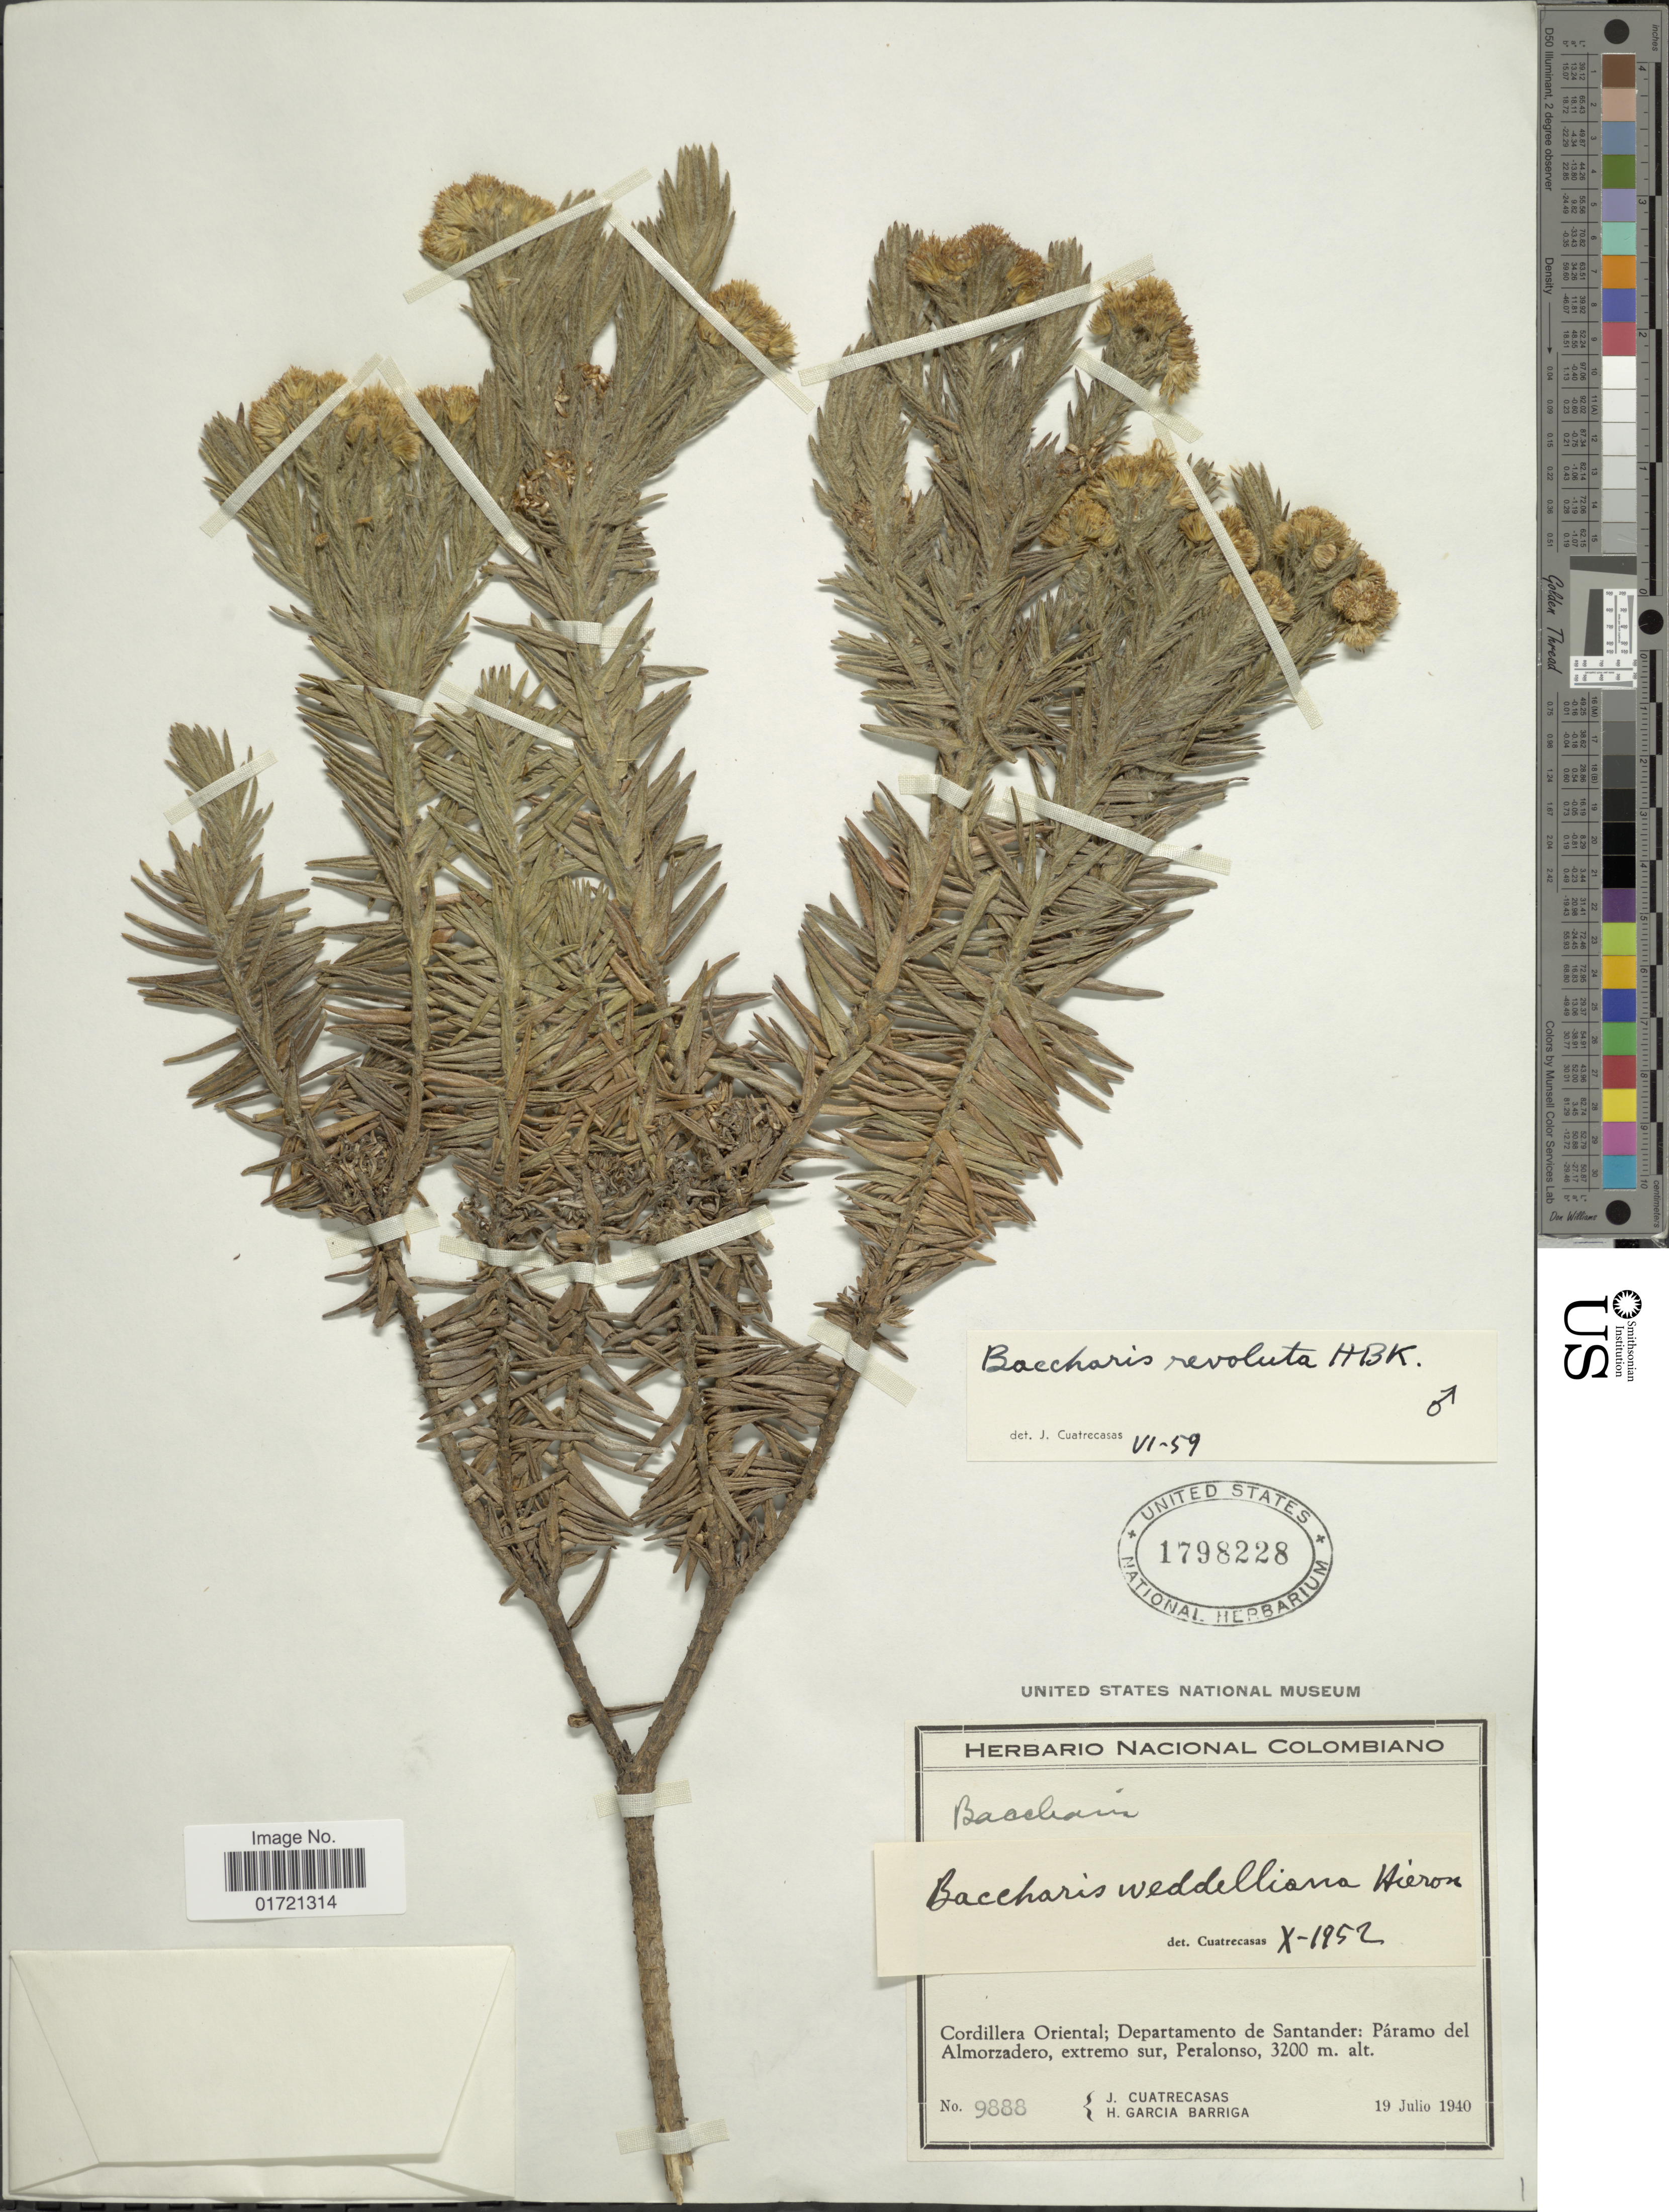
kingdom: Plantae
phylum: Tracheophyta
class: Magnoliopsida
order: Asterales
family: Asteraceae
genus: Baccharis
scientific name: Baccharis revoluta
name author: Kunth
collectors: J. Cuatrecasas & H. García Barriga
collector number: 9888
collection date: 1940-07-19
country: Colombia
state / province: Santander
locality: Cordillera Oriental; Departamento de Santander: Páramo del Almorzadero, extremo sur, Peralonso.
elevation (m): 3200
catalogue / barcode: US 1798228